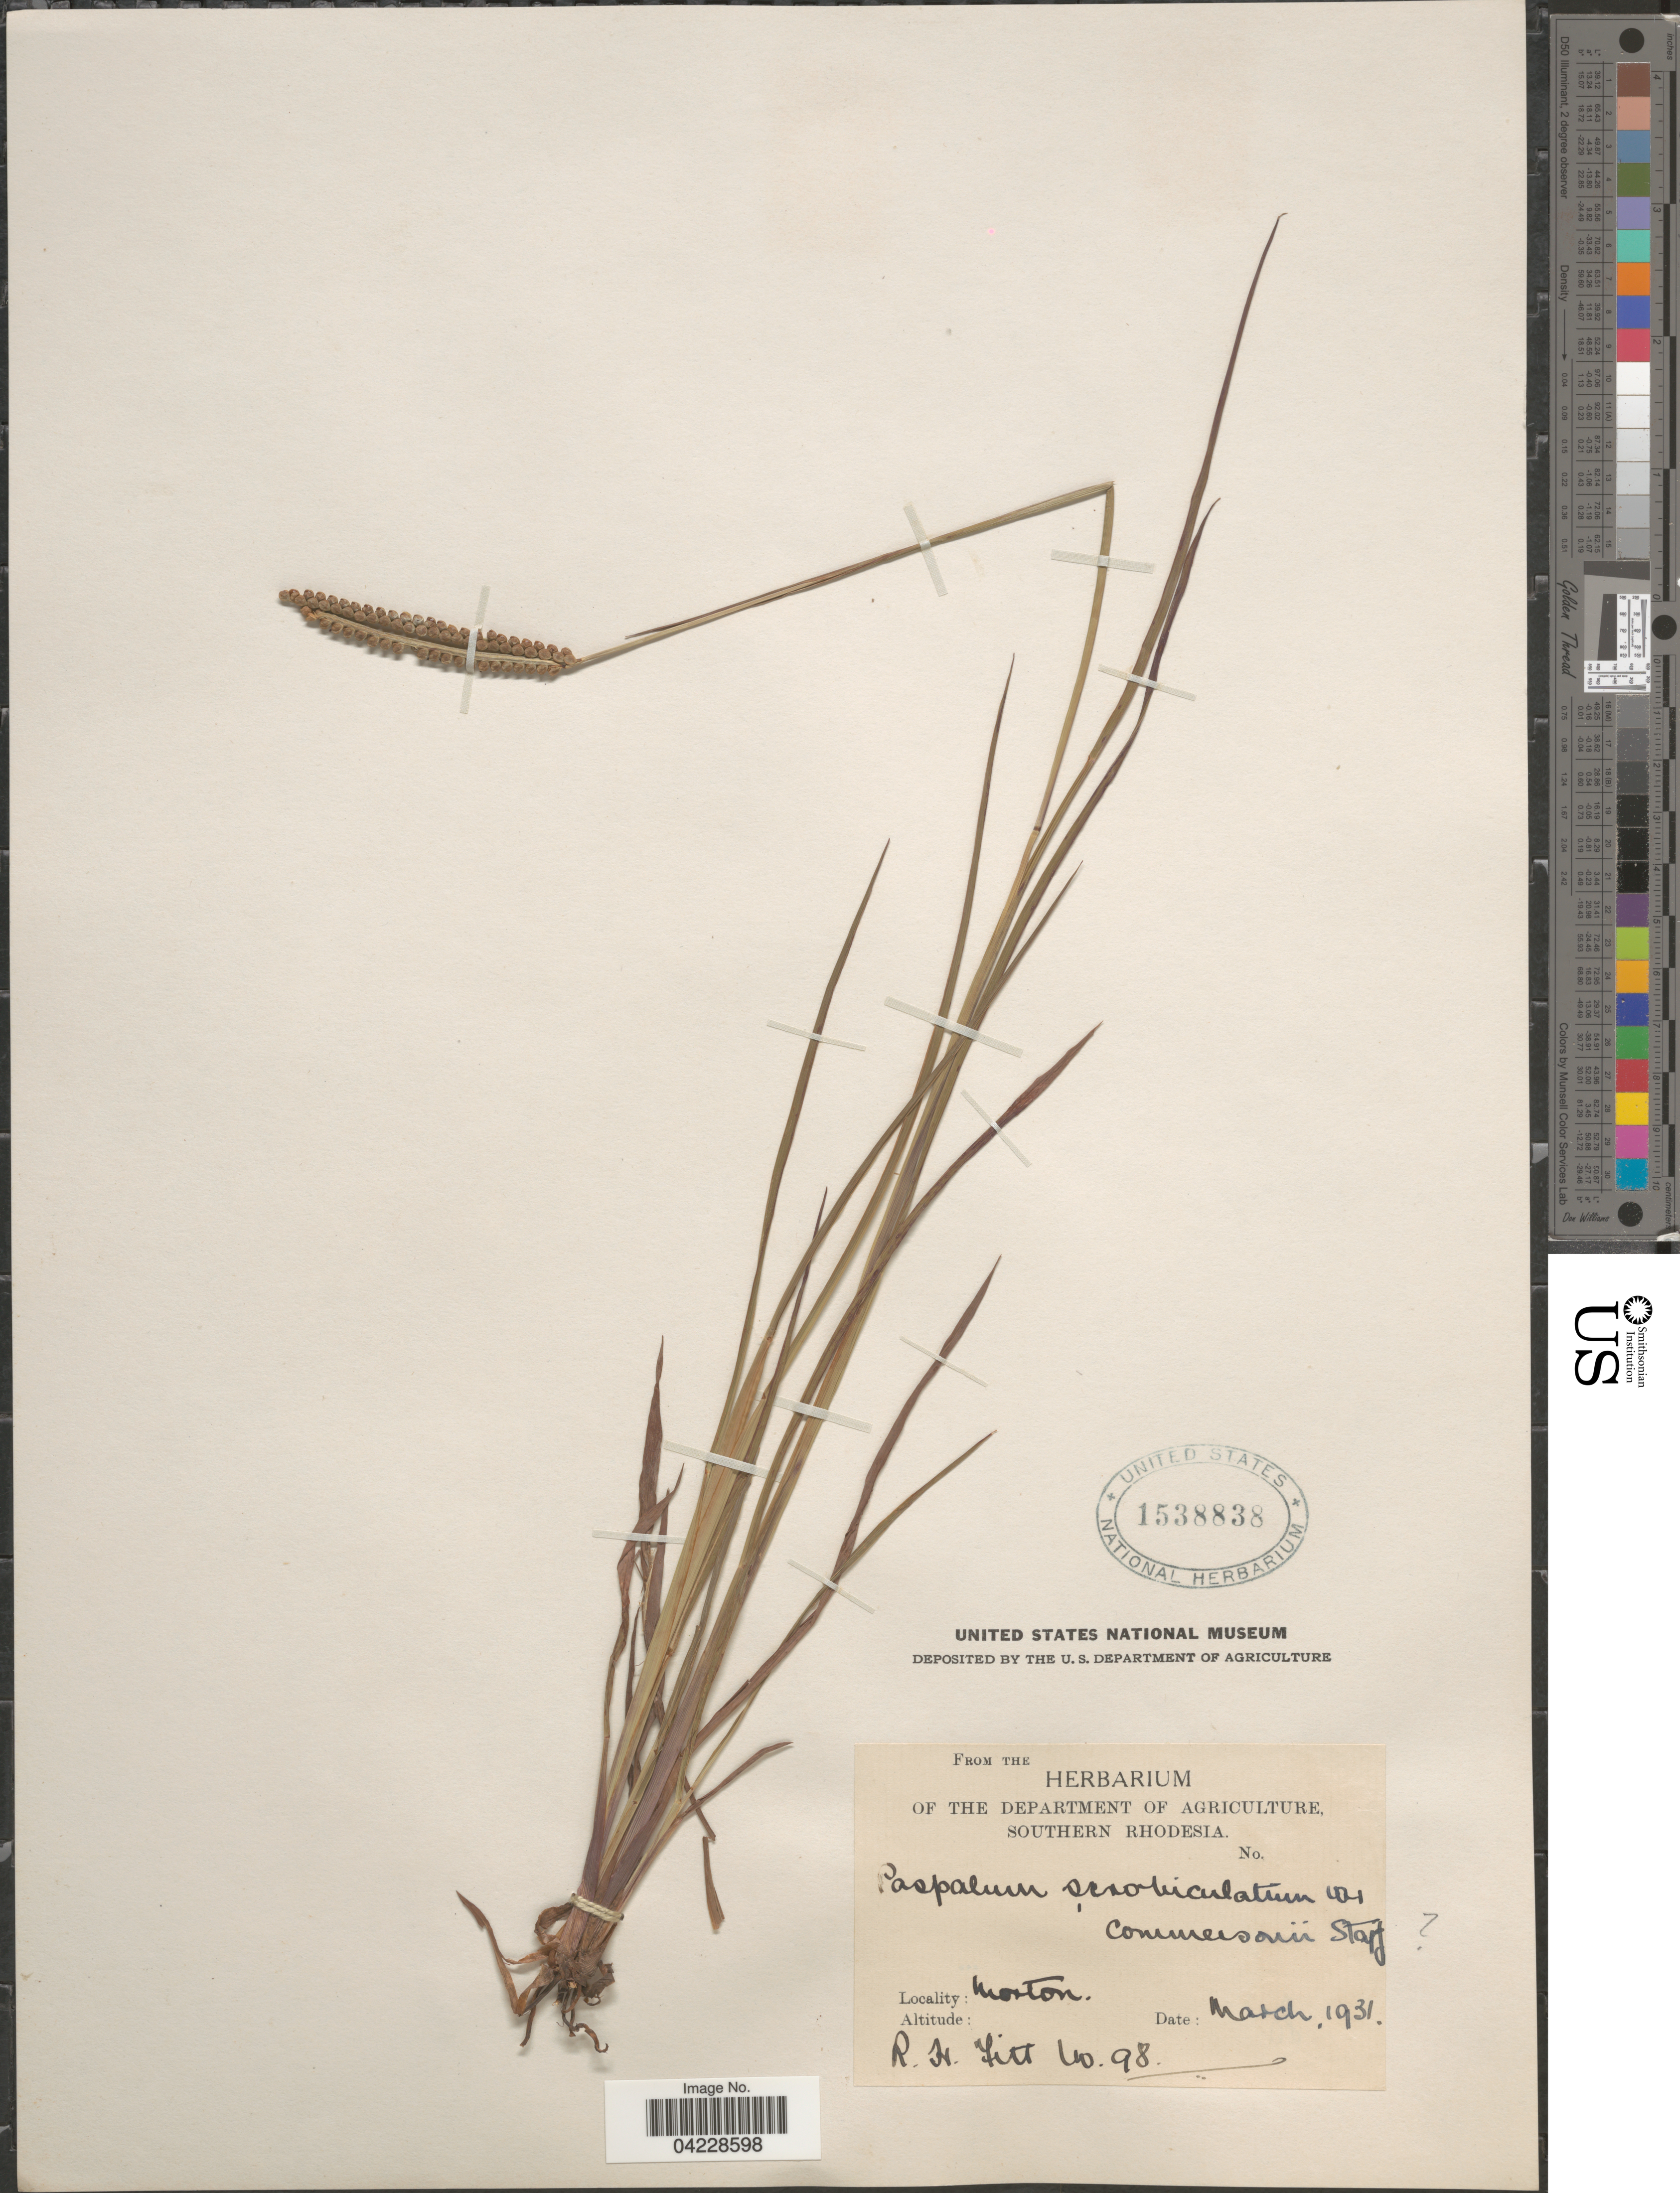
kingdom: Plantae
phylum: Tracheophyta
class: Liliopsida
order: Poales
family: Poaceae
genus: Paspalum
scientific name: Paspalum scrobiculatum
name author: L.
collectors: R. Fitt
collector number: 98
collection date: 1931-03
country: Zimbabwe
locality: Southern Rhodesia. Morton.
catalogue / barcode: US 1538838